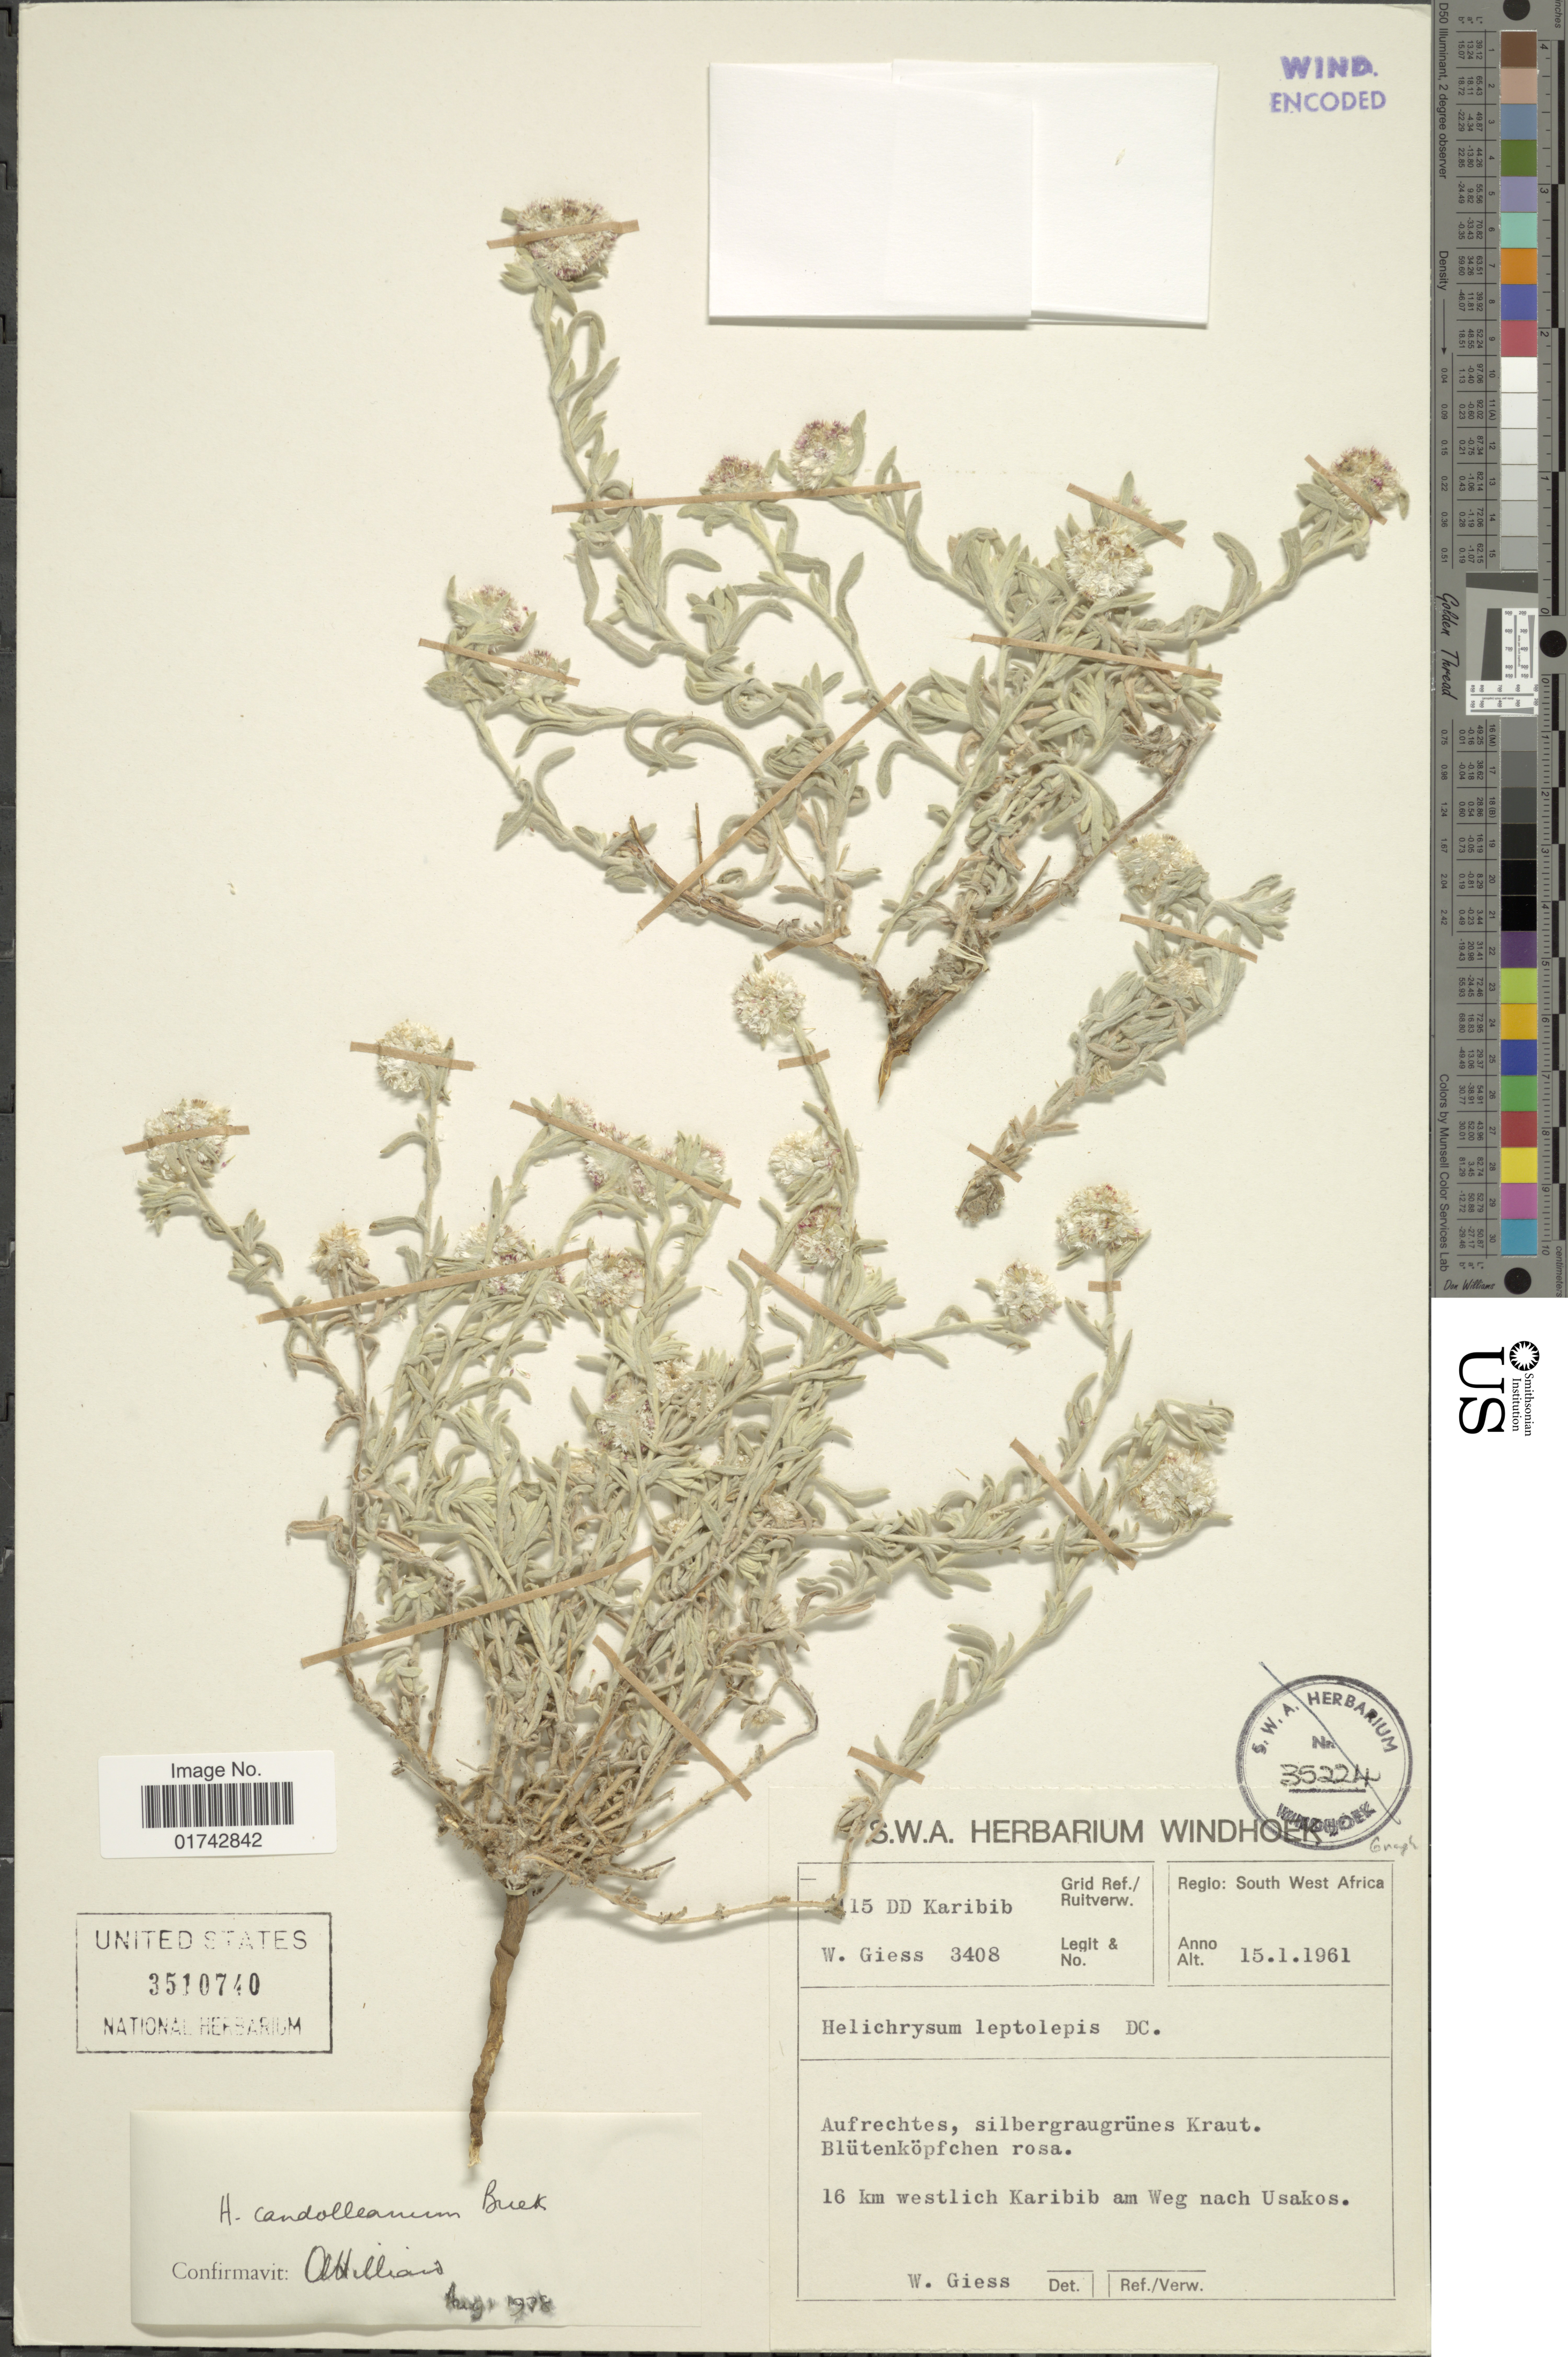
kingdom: Plantae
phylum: Tracheophyta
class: Magnoliopsida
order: Asterales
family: Asteraceae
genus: Helichrysum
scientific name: Helichrysum candolleanum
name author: H. Buek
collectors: W. Giess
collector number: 3408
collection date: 1961-01-15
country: Namibia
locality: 16 km westlich Karibib am Weg nach Usakos. South West Africa.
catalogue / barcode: US 3510740